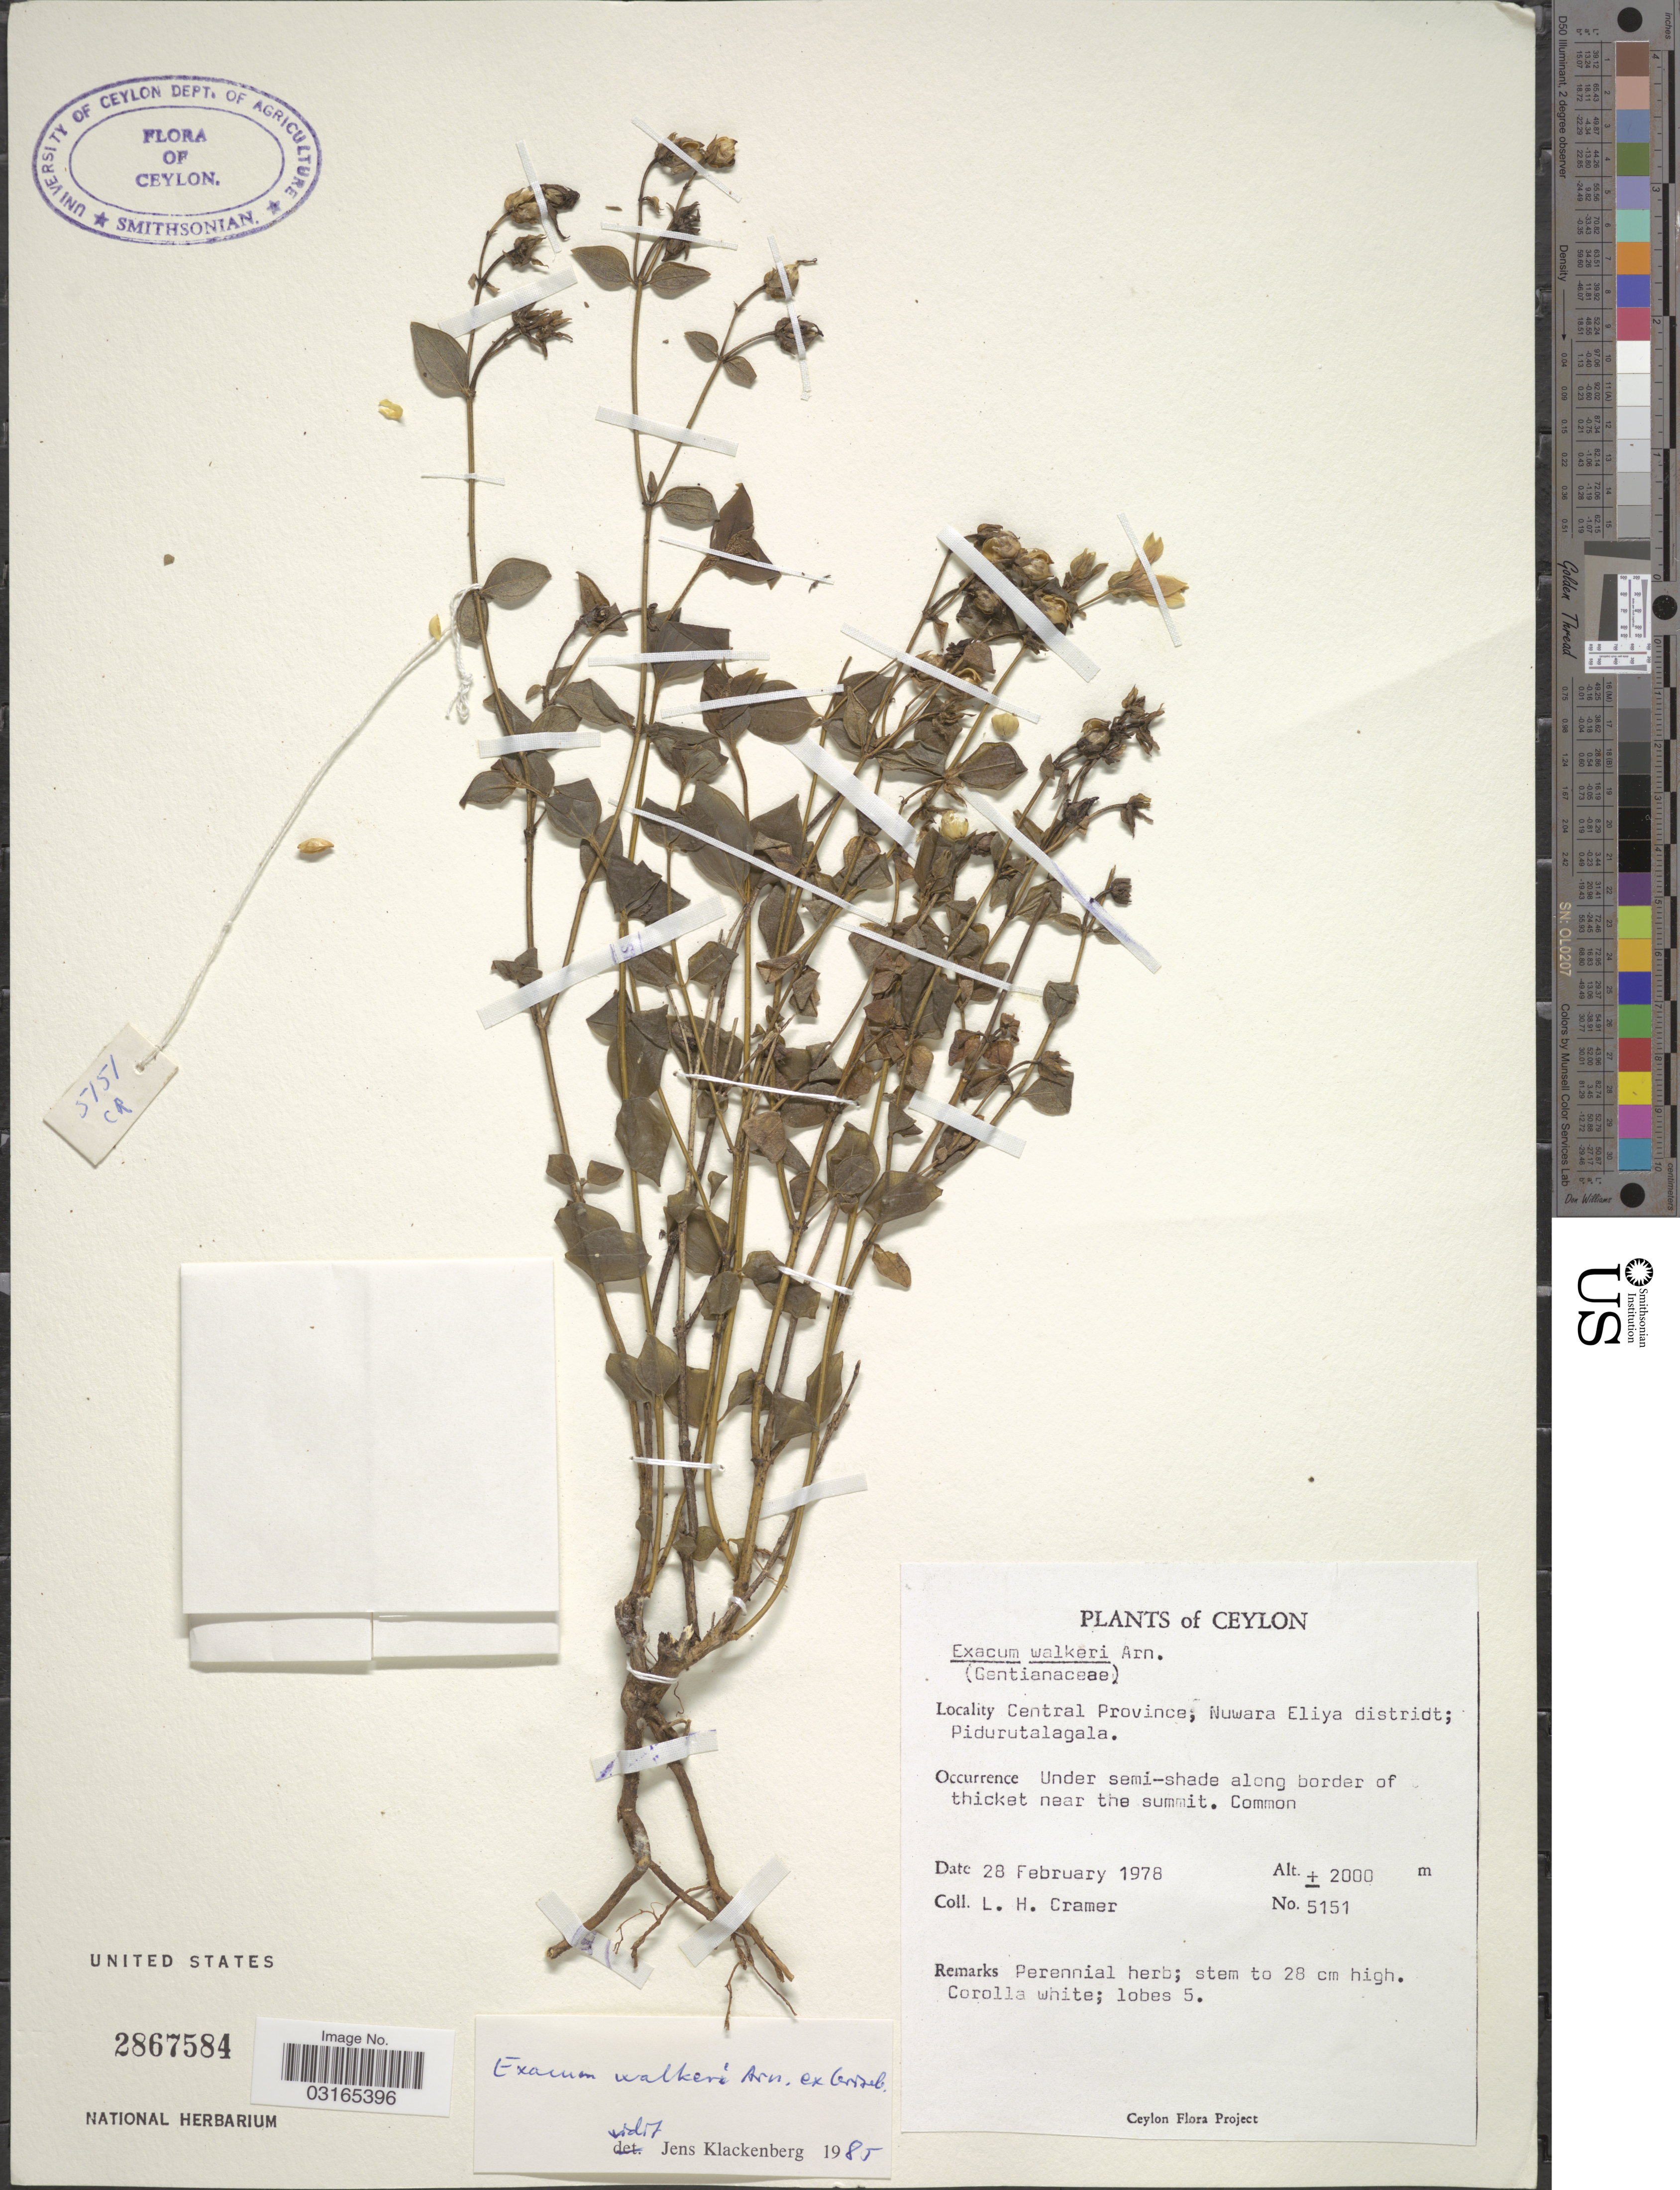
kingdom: Plantae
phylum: Tracheophyta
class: Magnoliopsida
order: Gentianales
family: Gentianaceae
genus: Exacum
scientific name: Exacum walkeri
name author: Arn. ex Griseb.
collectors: L. H. Cramer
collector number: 5151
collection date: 1978-02-28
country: Sri Lanka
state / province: Central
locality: Ceylon. Nuwara Eliya district; Pidurutalagala. Along border of thicket near the summit.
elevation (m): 2000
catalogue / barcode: US 2867584